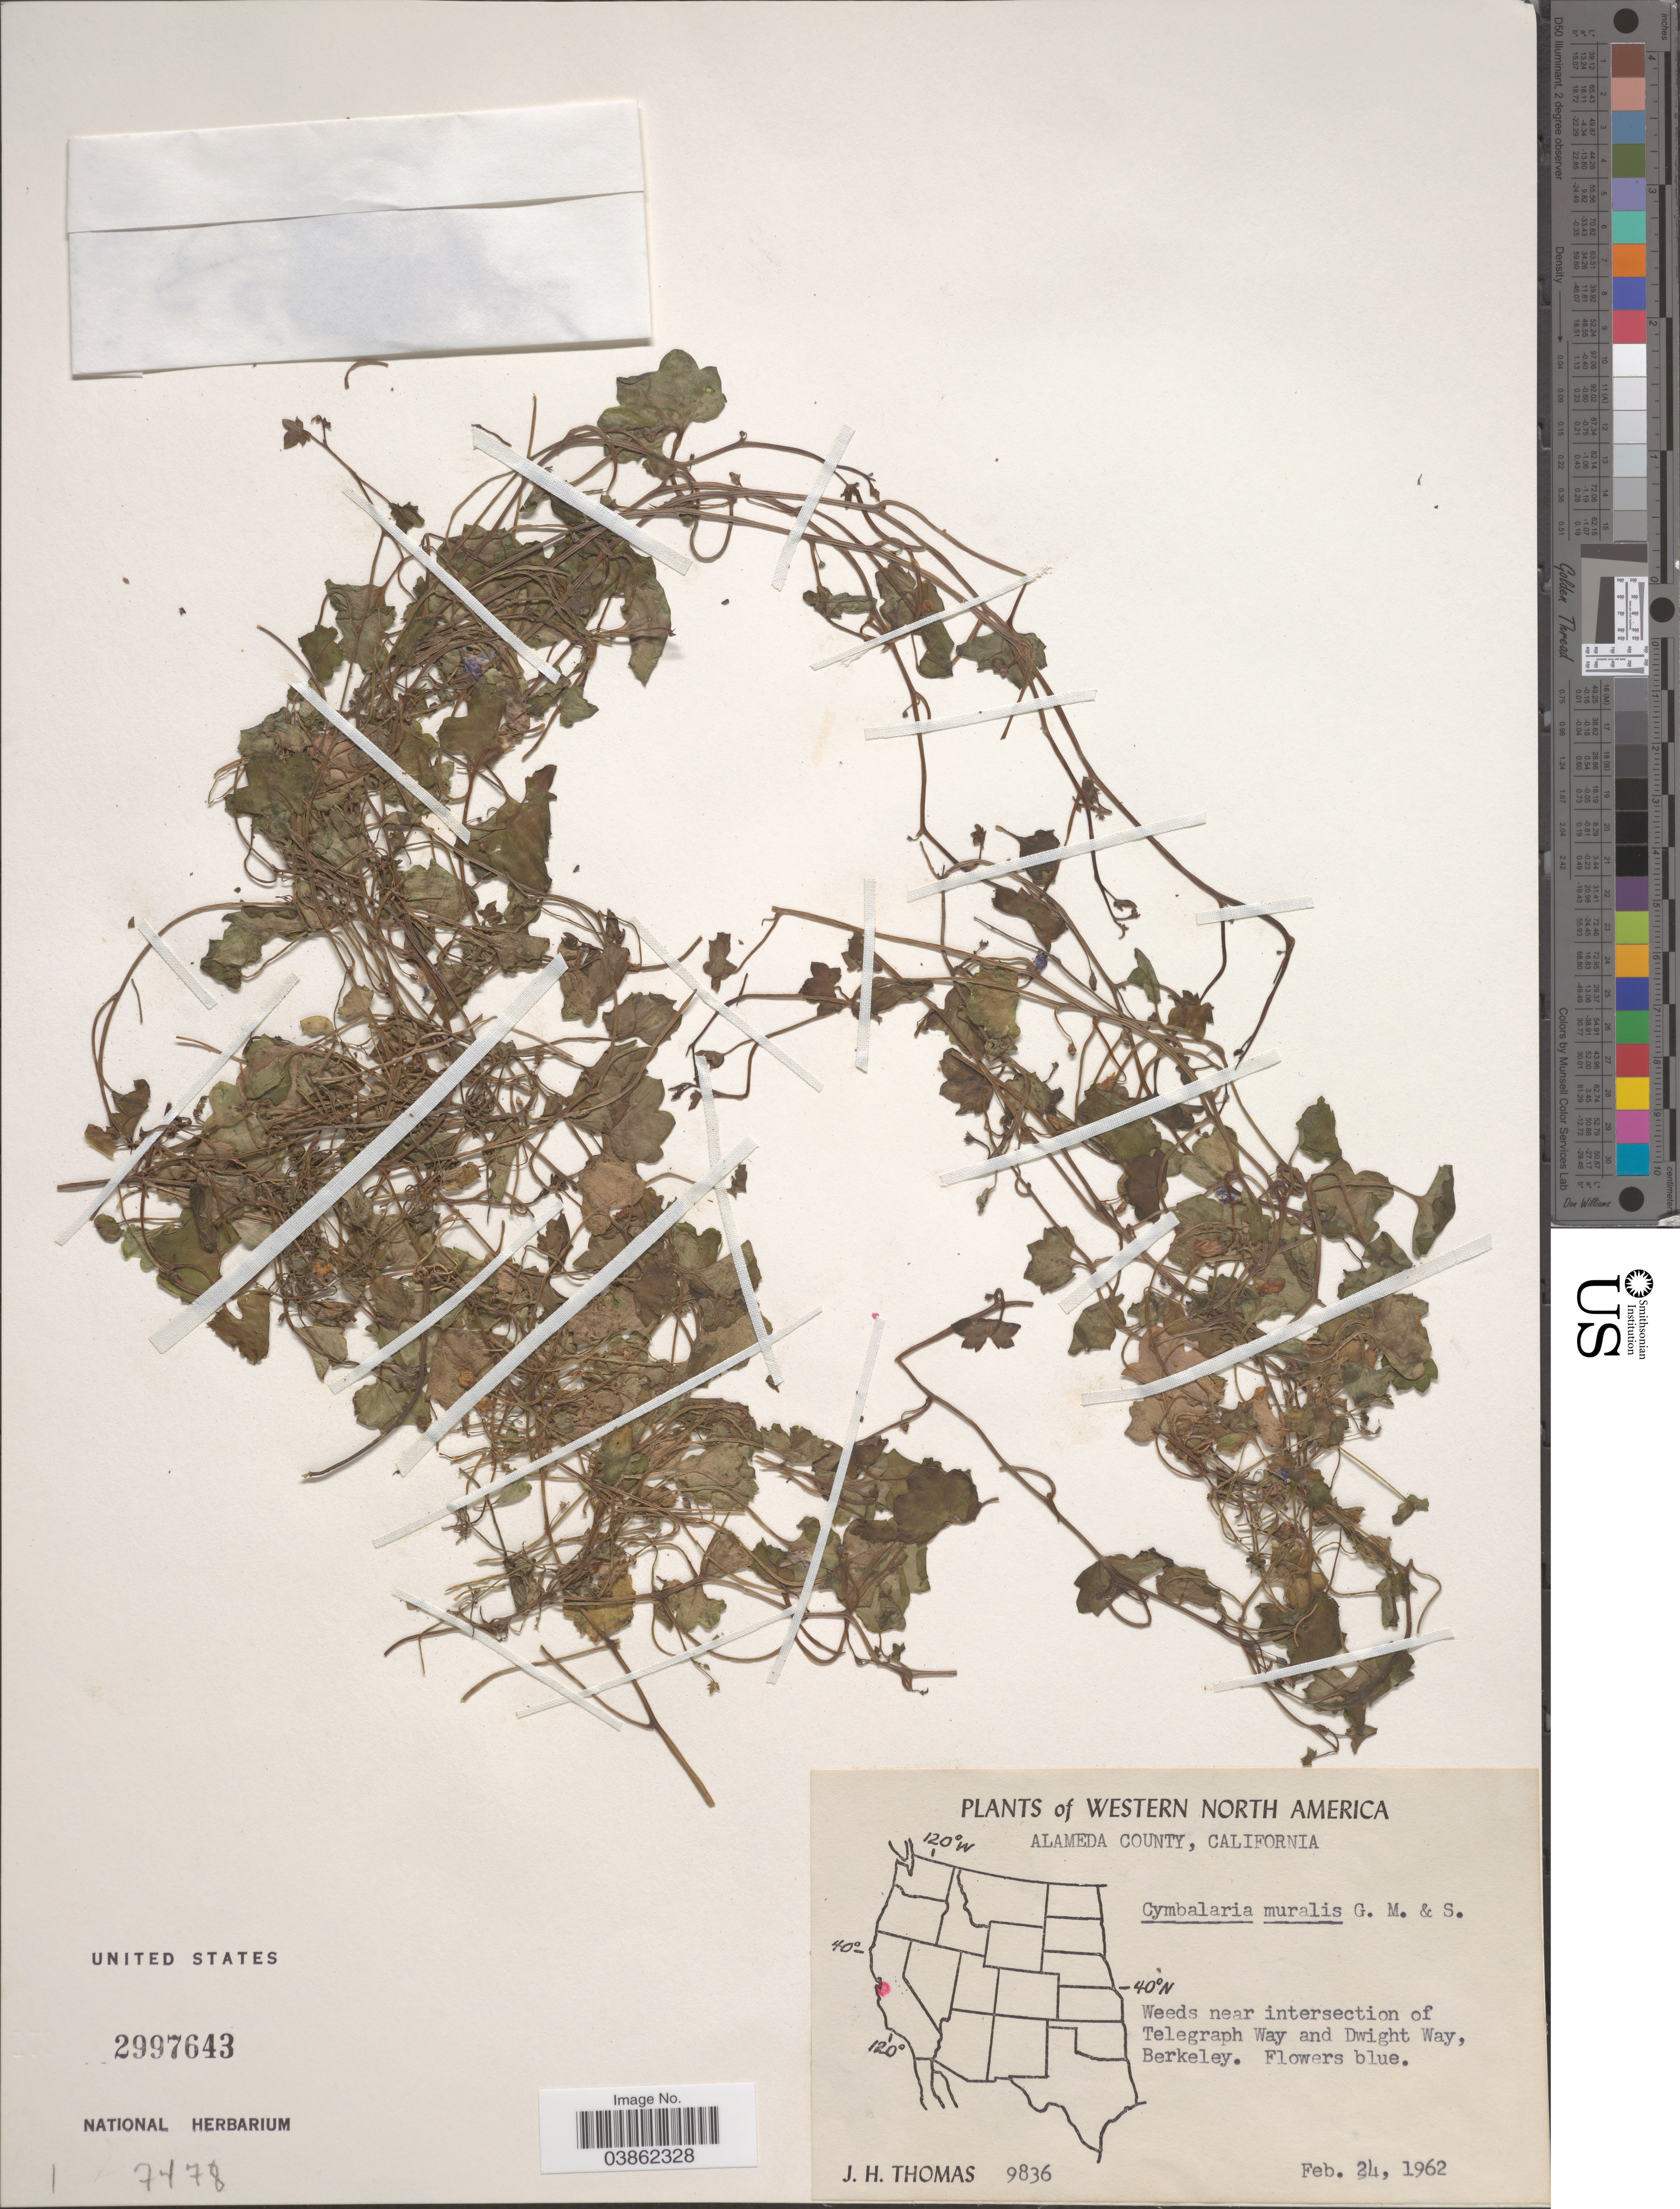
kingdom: Plantae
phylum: Tracheophyta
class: Magnoliopsida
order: Lamiales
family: Plantaginaceae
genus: Cymbalaria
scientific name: Cymbalaria muralis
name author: Gaertn. et al.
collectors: J. H. Thomas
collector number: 9836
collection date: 1962-02-24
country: United States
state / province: California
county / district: Alameda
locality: Western North America. Alameda County. Weeds near intersection of Telegraph Way and Dwight Way, Berkeley.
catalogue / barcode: US 2997643